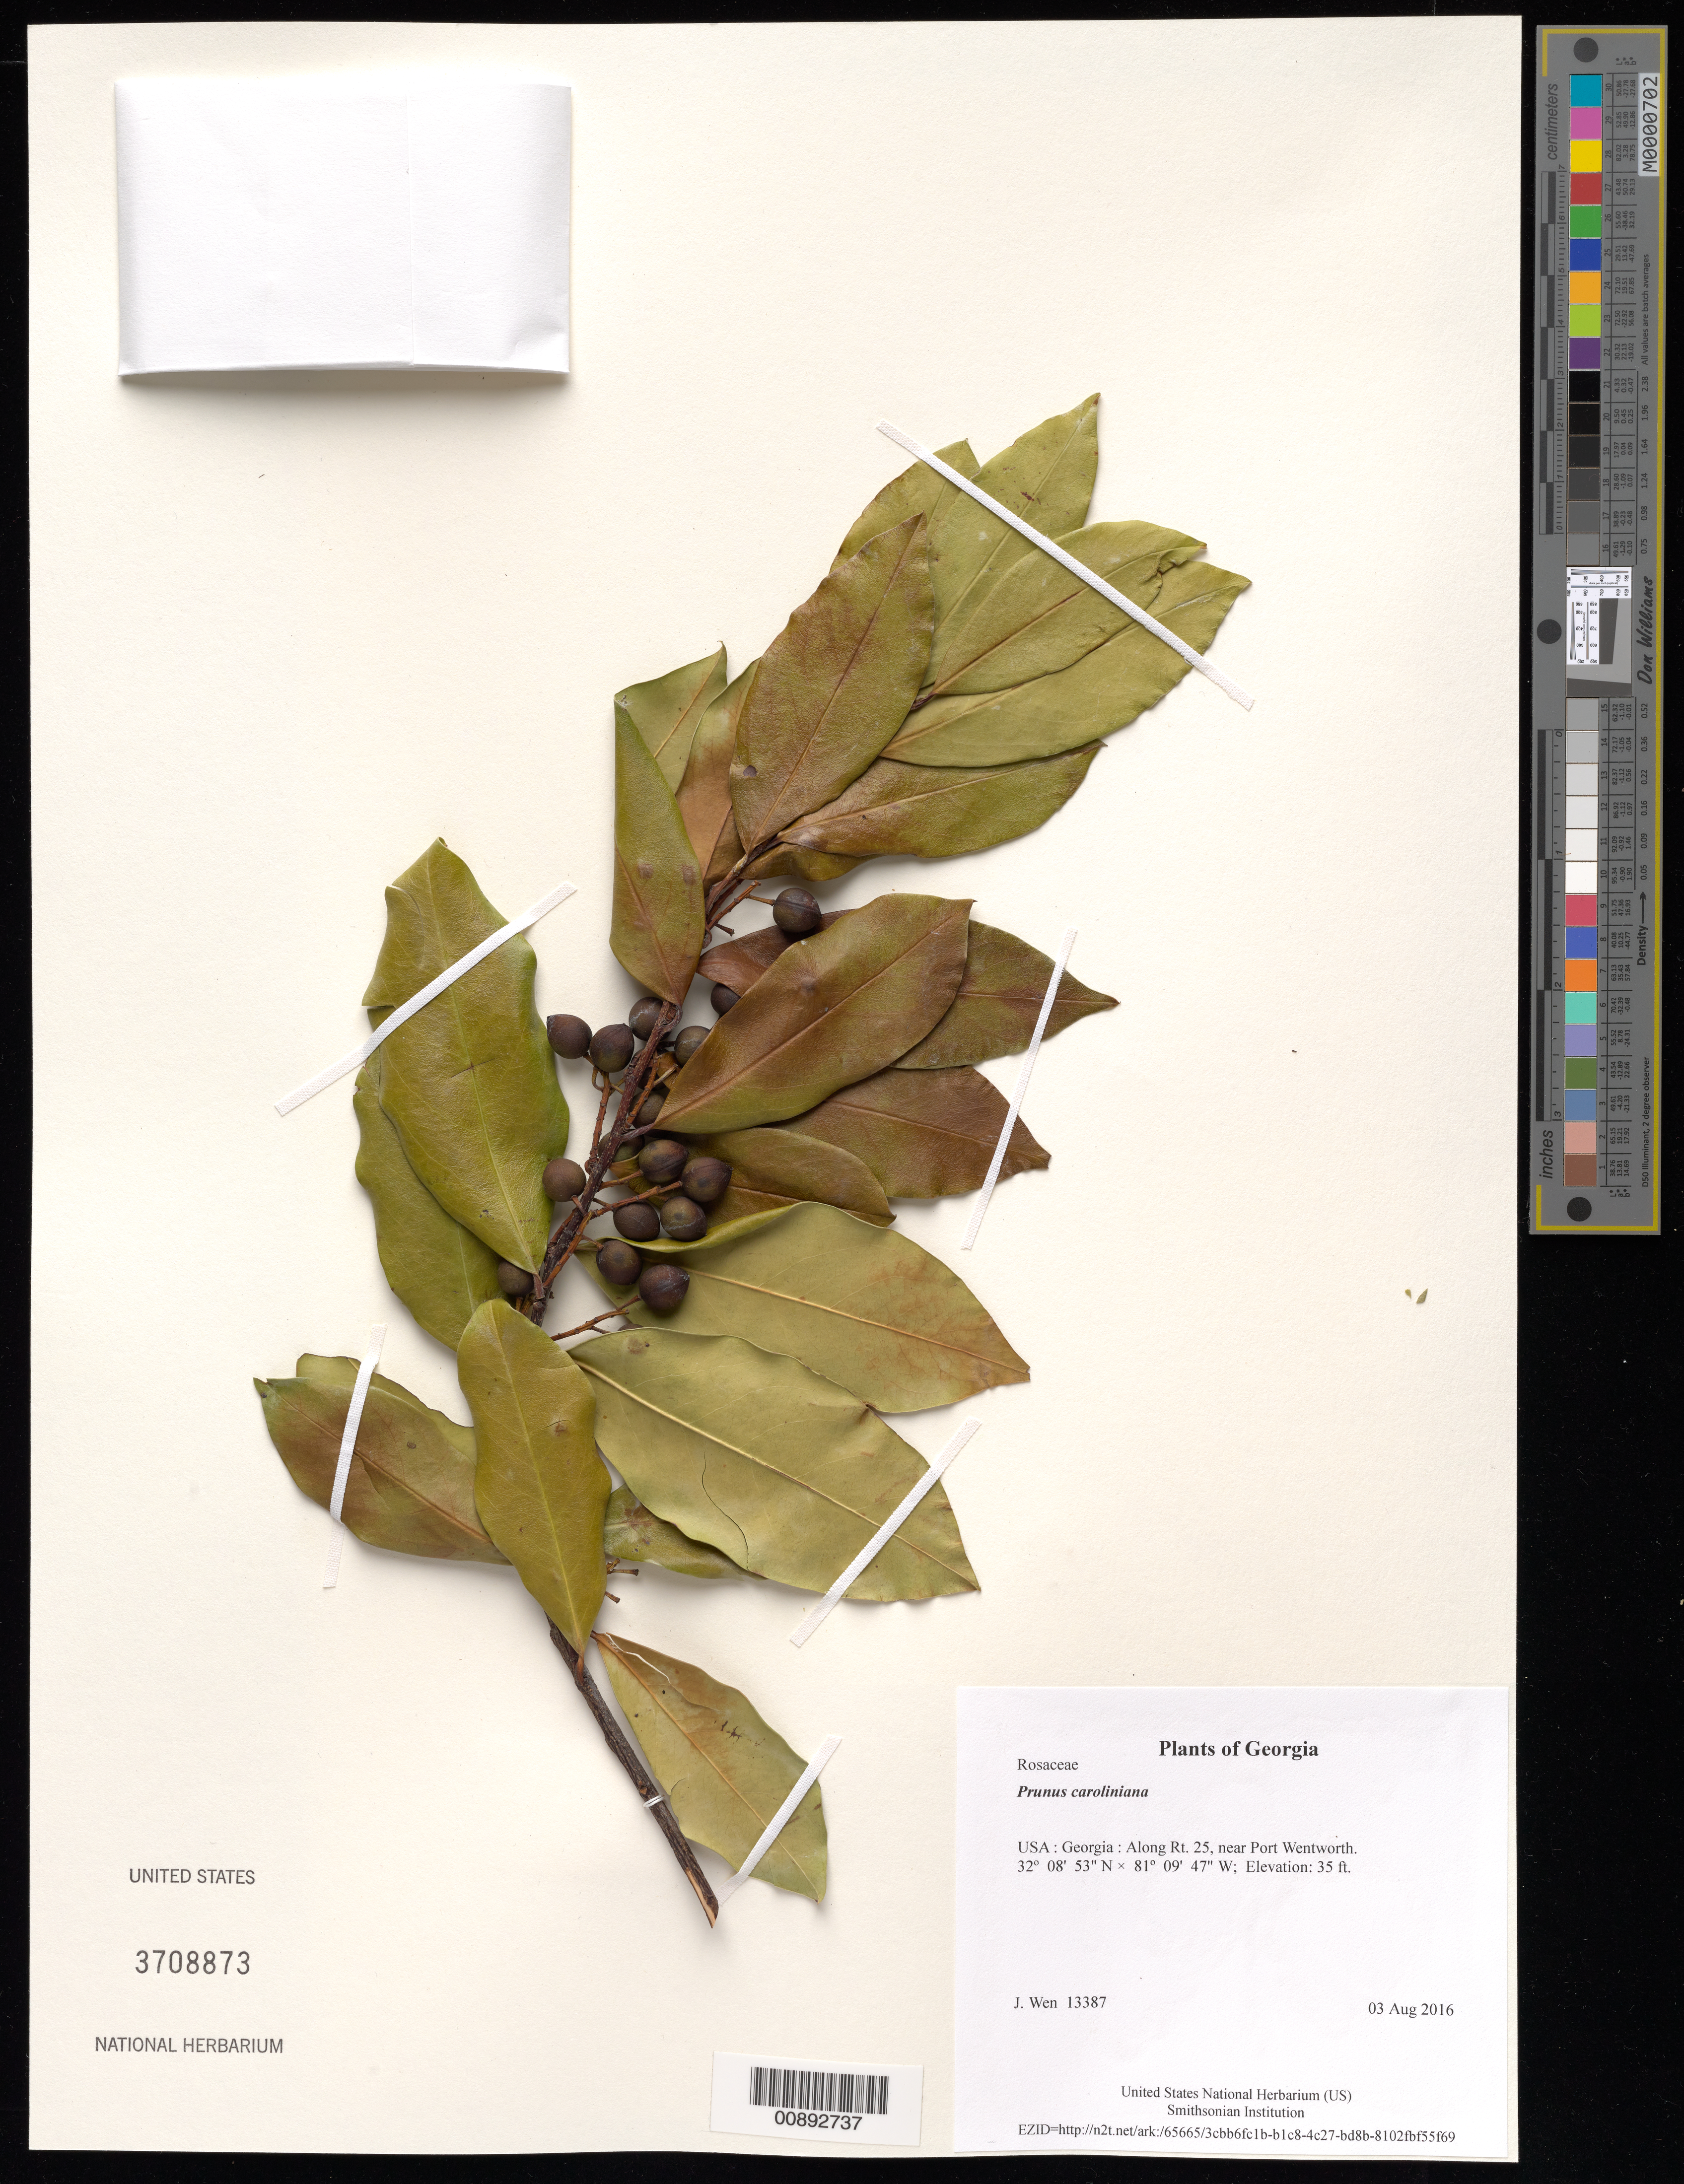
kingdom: Plantae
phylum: Tracheophyta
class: Magnoliopsida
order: Rosales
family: Rosaceae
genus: Prunus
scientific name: Prunus caroliniana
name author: (Mill.) Aiton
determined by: Wen, Jun, (BOT), Smithsonian Institution - National Museum of Natural History (UNITED STATES)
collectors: J. Wen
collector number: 13387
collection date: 2016-08-03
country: United States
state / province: Georgia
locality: Along Rt. 25, near Port Wentworth.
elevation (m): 11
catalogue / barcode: US 3708873